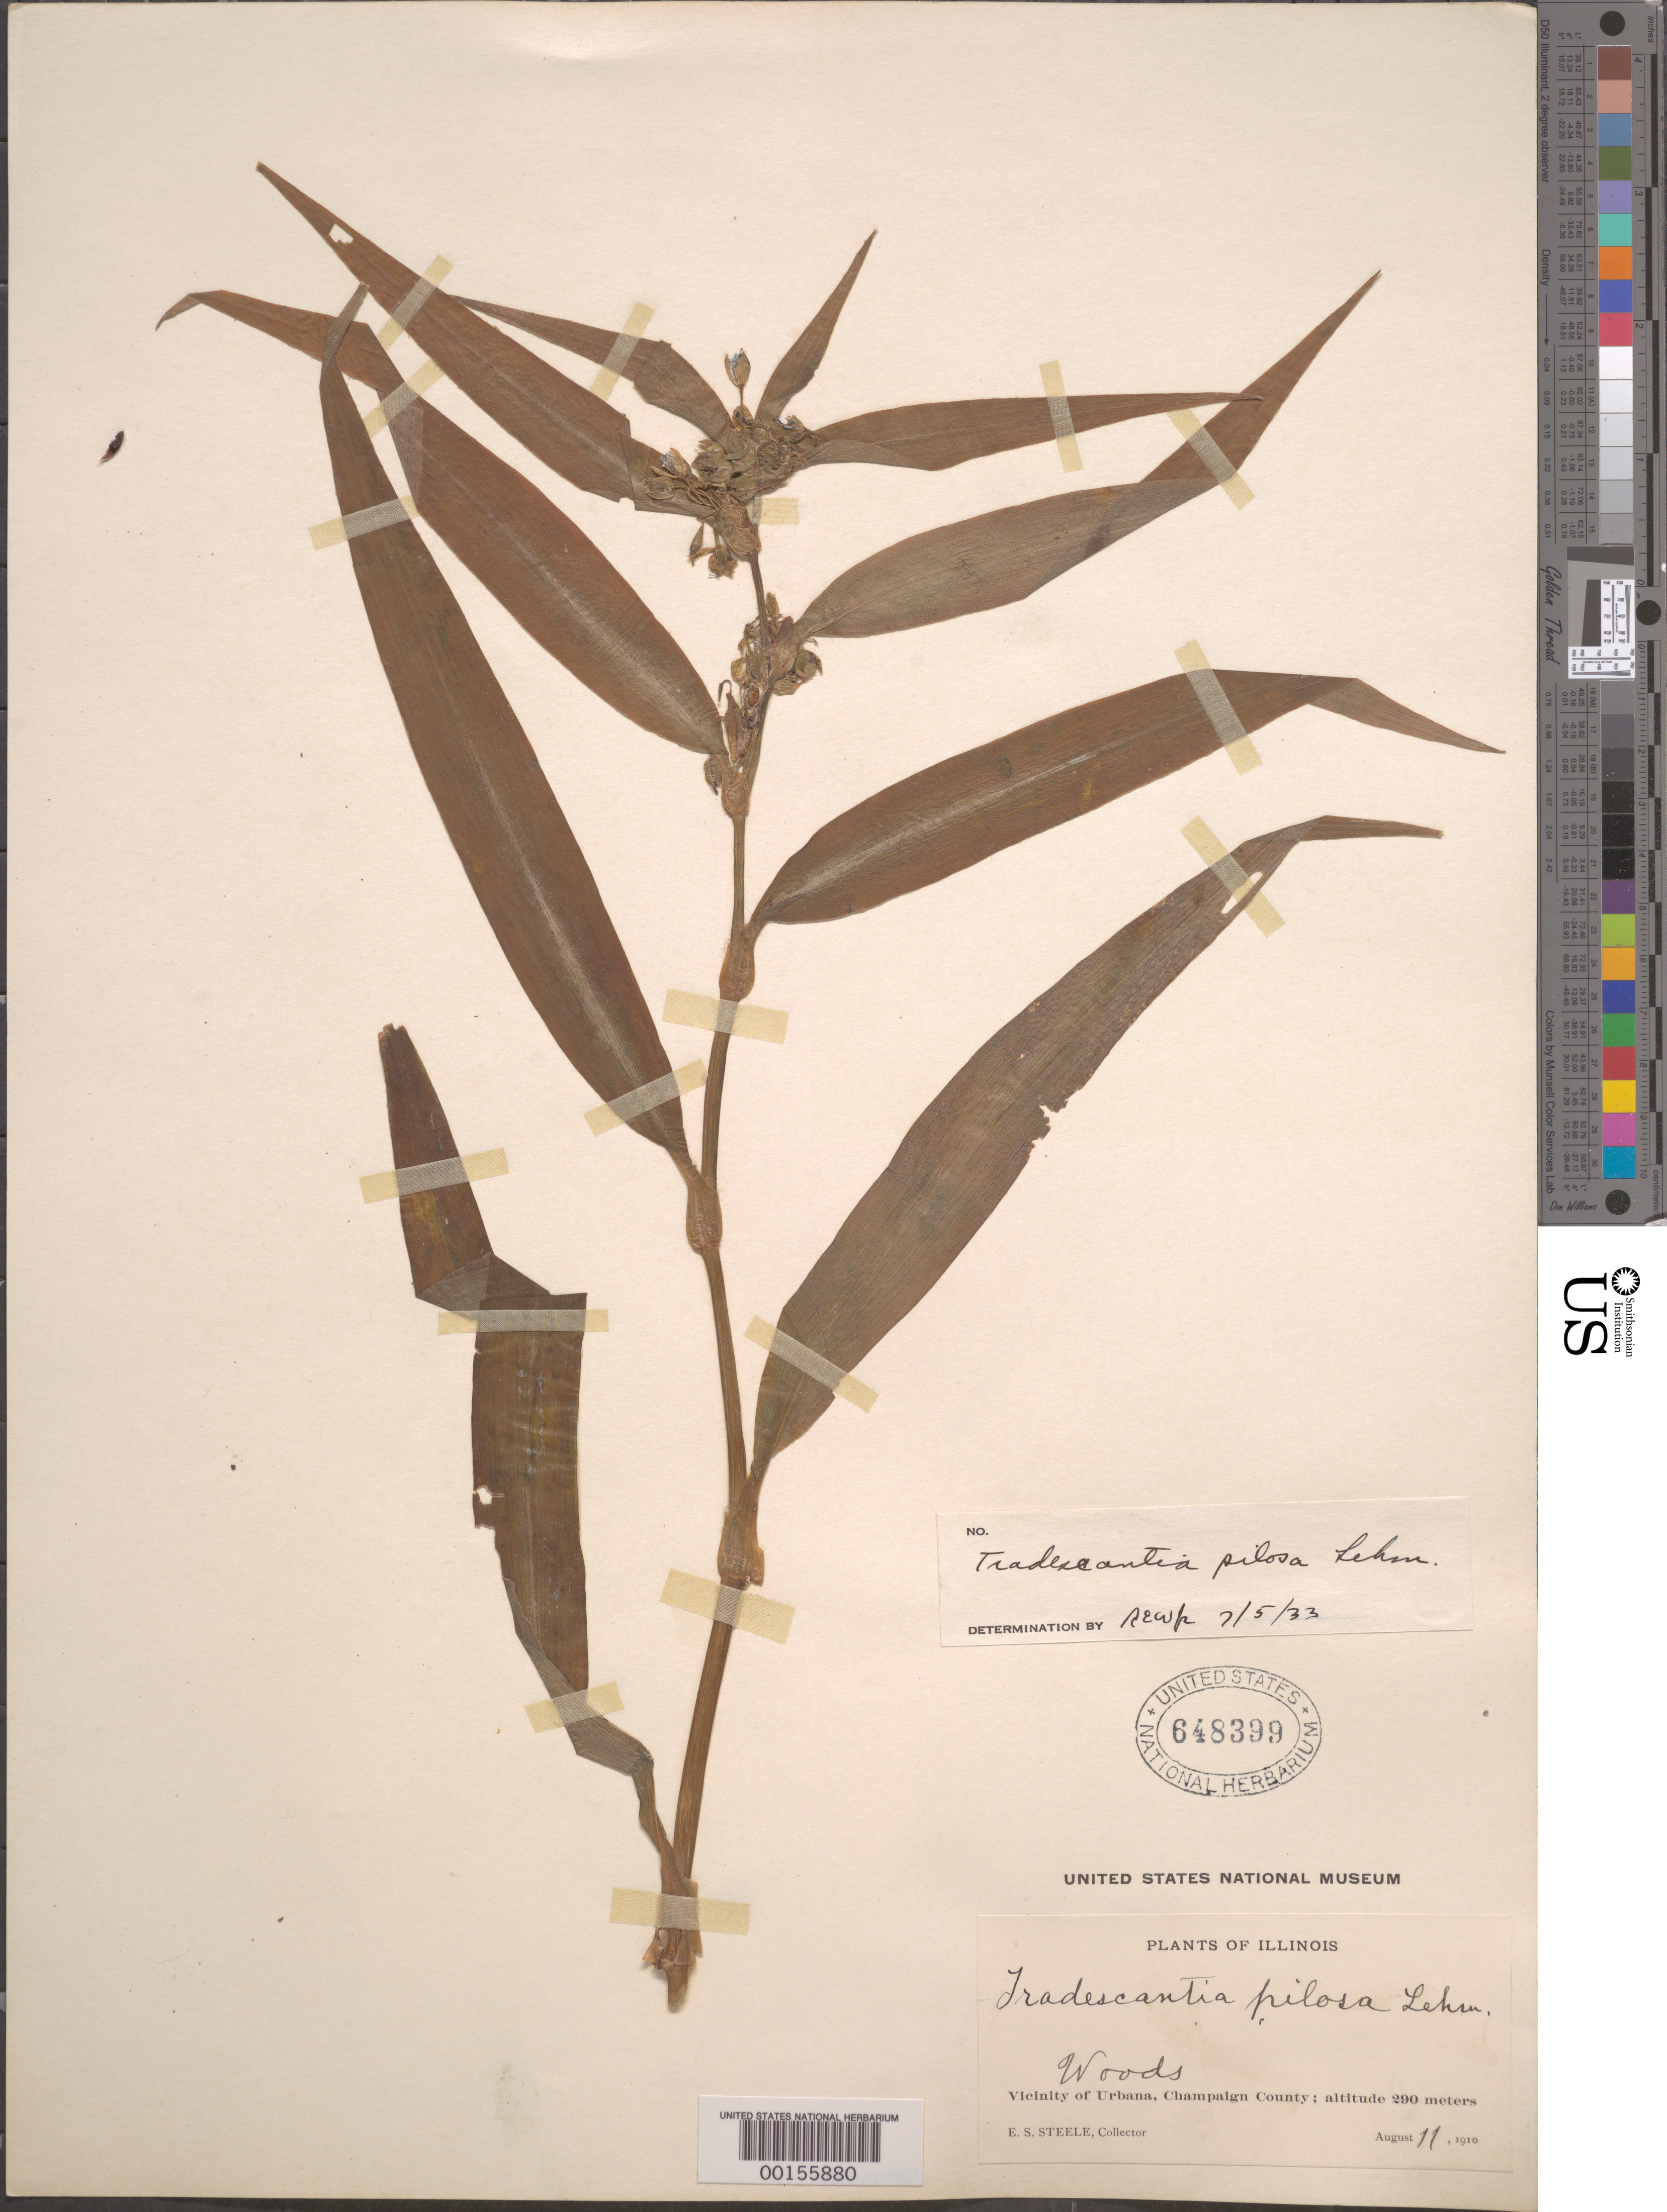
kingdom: Plantae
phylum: Tracheophyta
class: Liliopsida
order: Commelinales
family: Commelinaceae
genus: Tradescantia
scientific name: Tradescantia subaspera var. subaspera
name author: Ker Gawl.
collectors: E. Steele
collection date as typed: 11 Aug 1910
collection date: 1910-08-11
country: United States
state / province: Illinois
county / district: Champaign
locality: Near urbana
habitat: Woods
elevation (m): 290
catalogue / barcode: US 648399